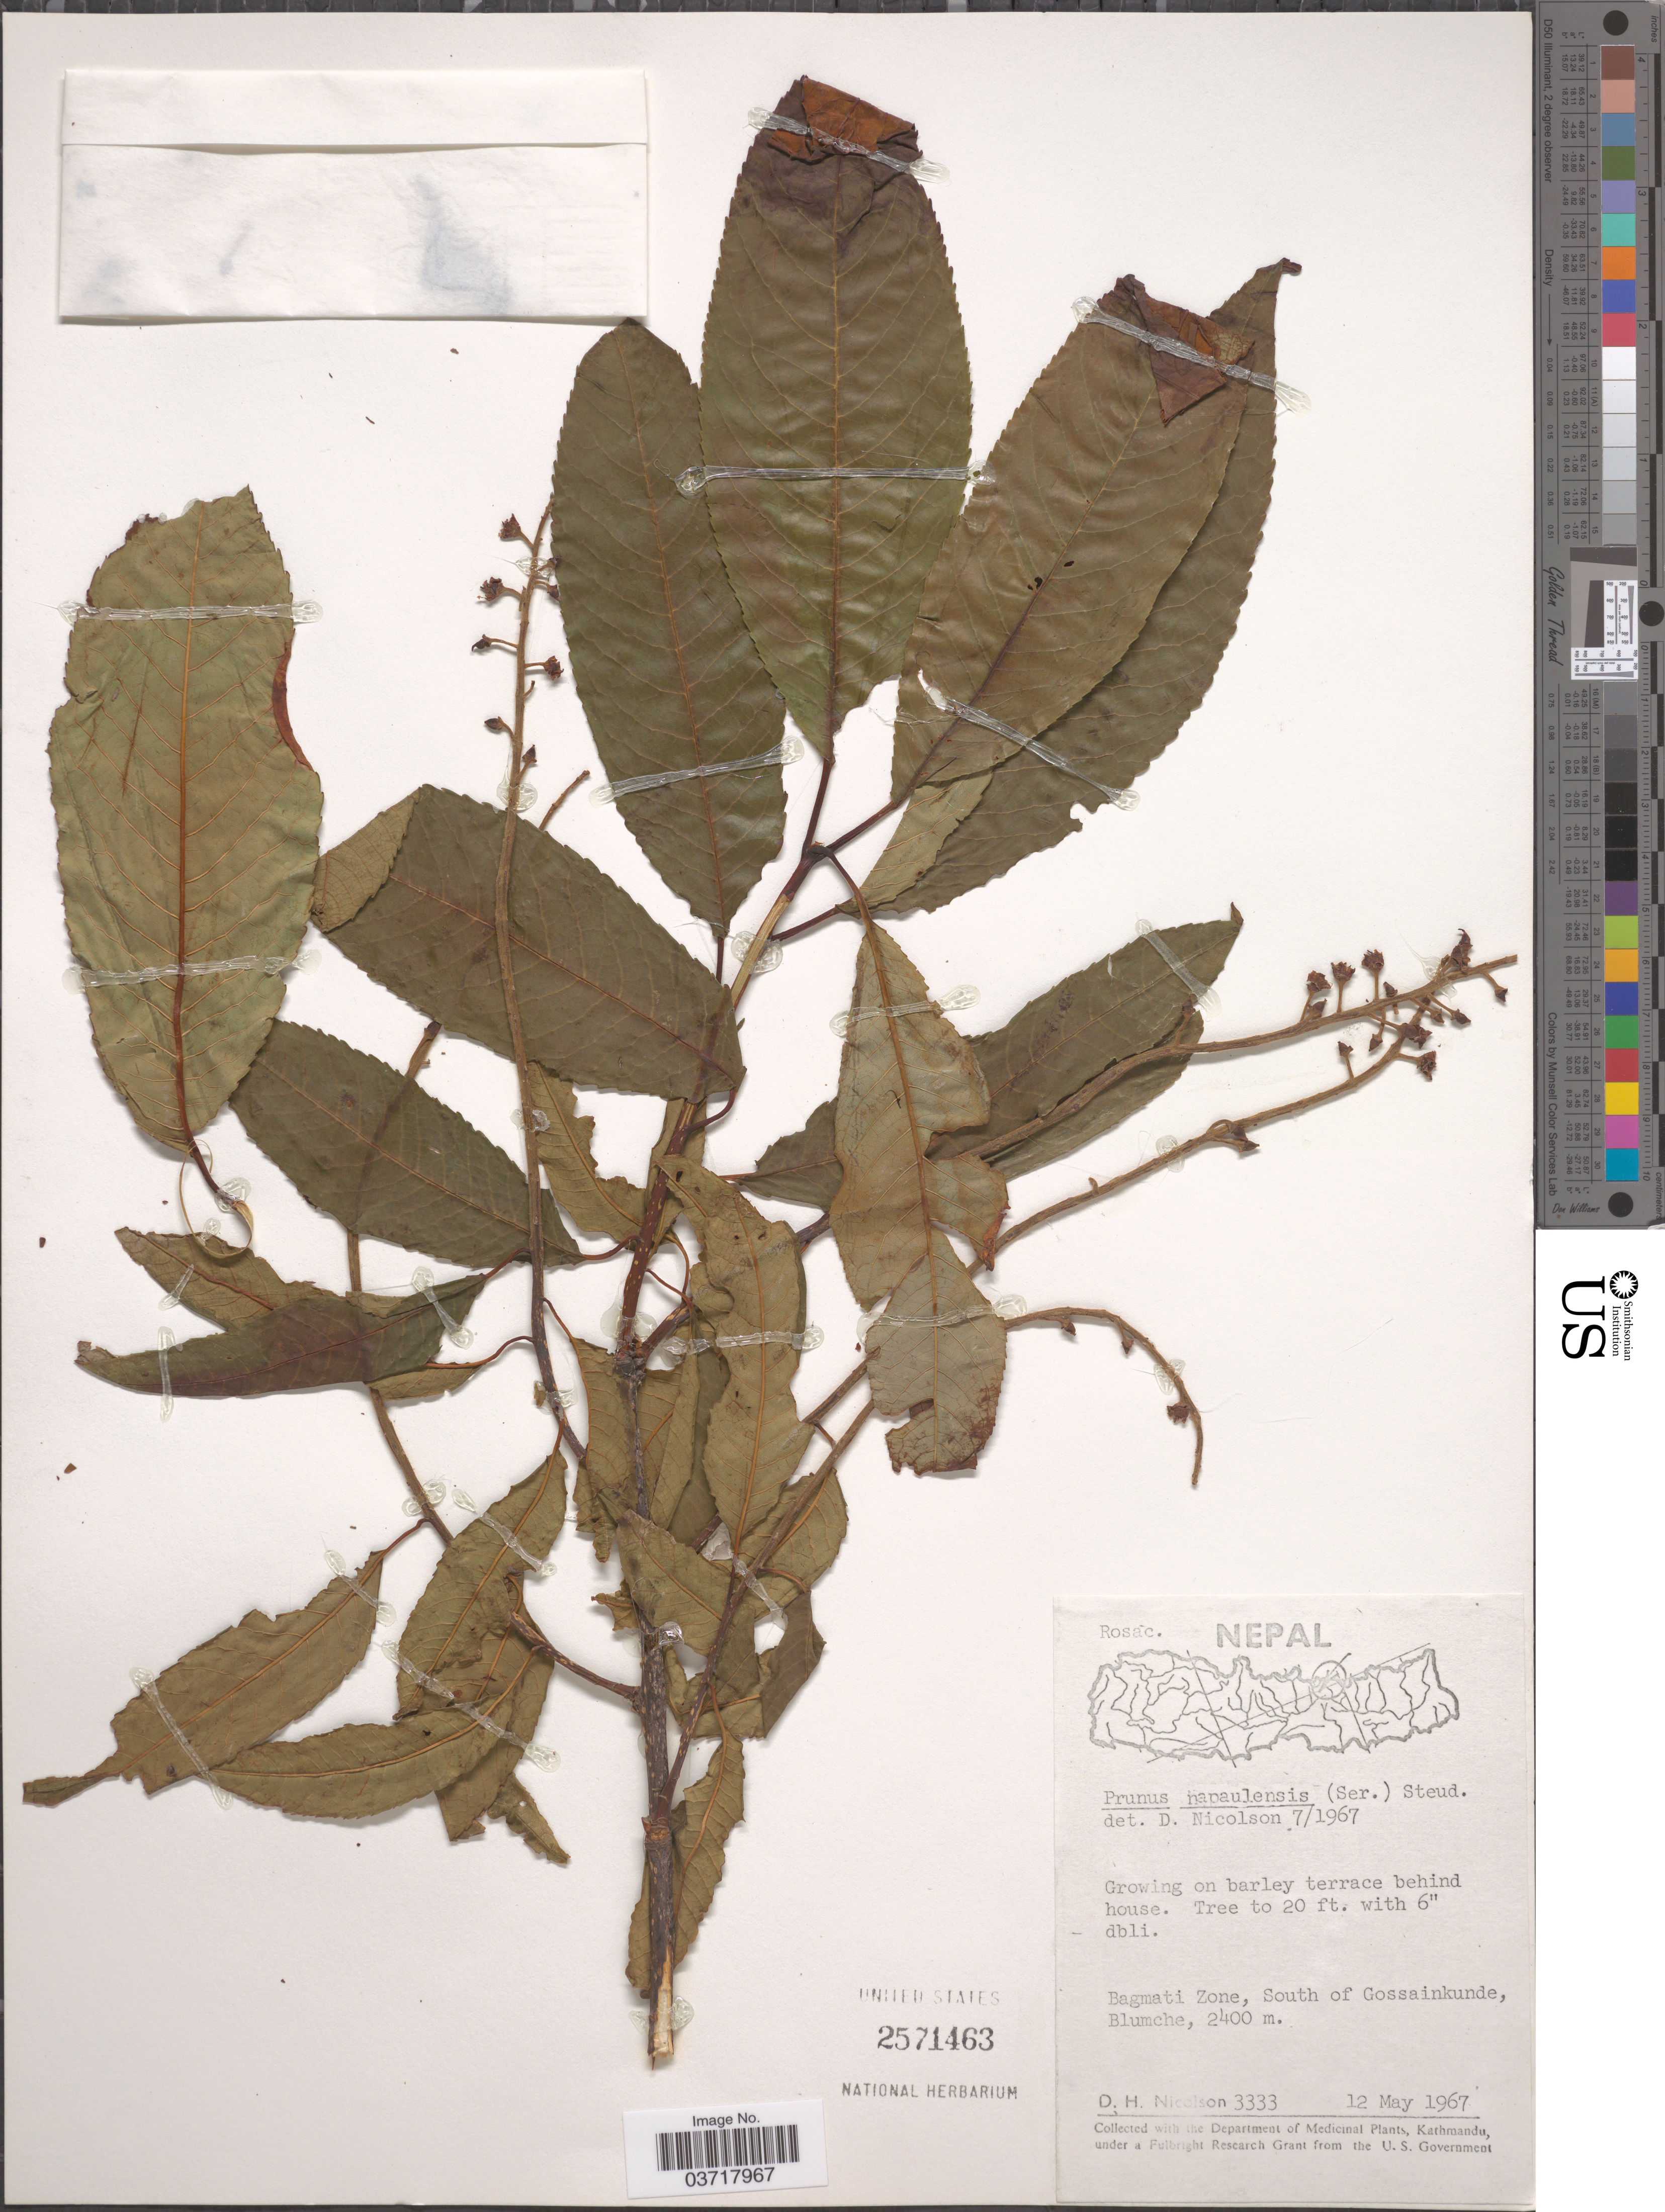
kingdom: Plantae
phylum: Tracheophyta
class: Magnoliopsida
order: Rosales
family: Rosaceae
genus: Prunus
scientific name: Prunus nepalensis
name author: K. Koch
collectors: D. H. Nicolson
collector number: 3333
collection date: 1967-05-12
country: Nepal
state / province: Bagmati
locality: Bagmati Zone, South of Gossainkunde, Blumche.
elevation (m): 2400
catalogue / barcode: US 2571463